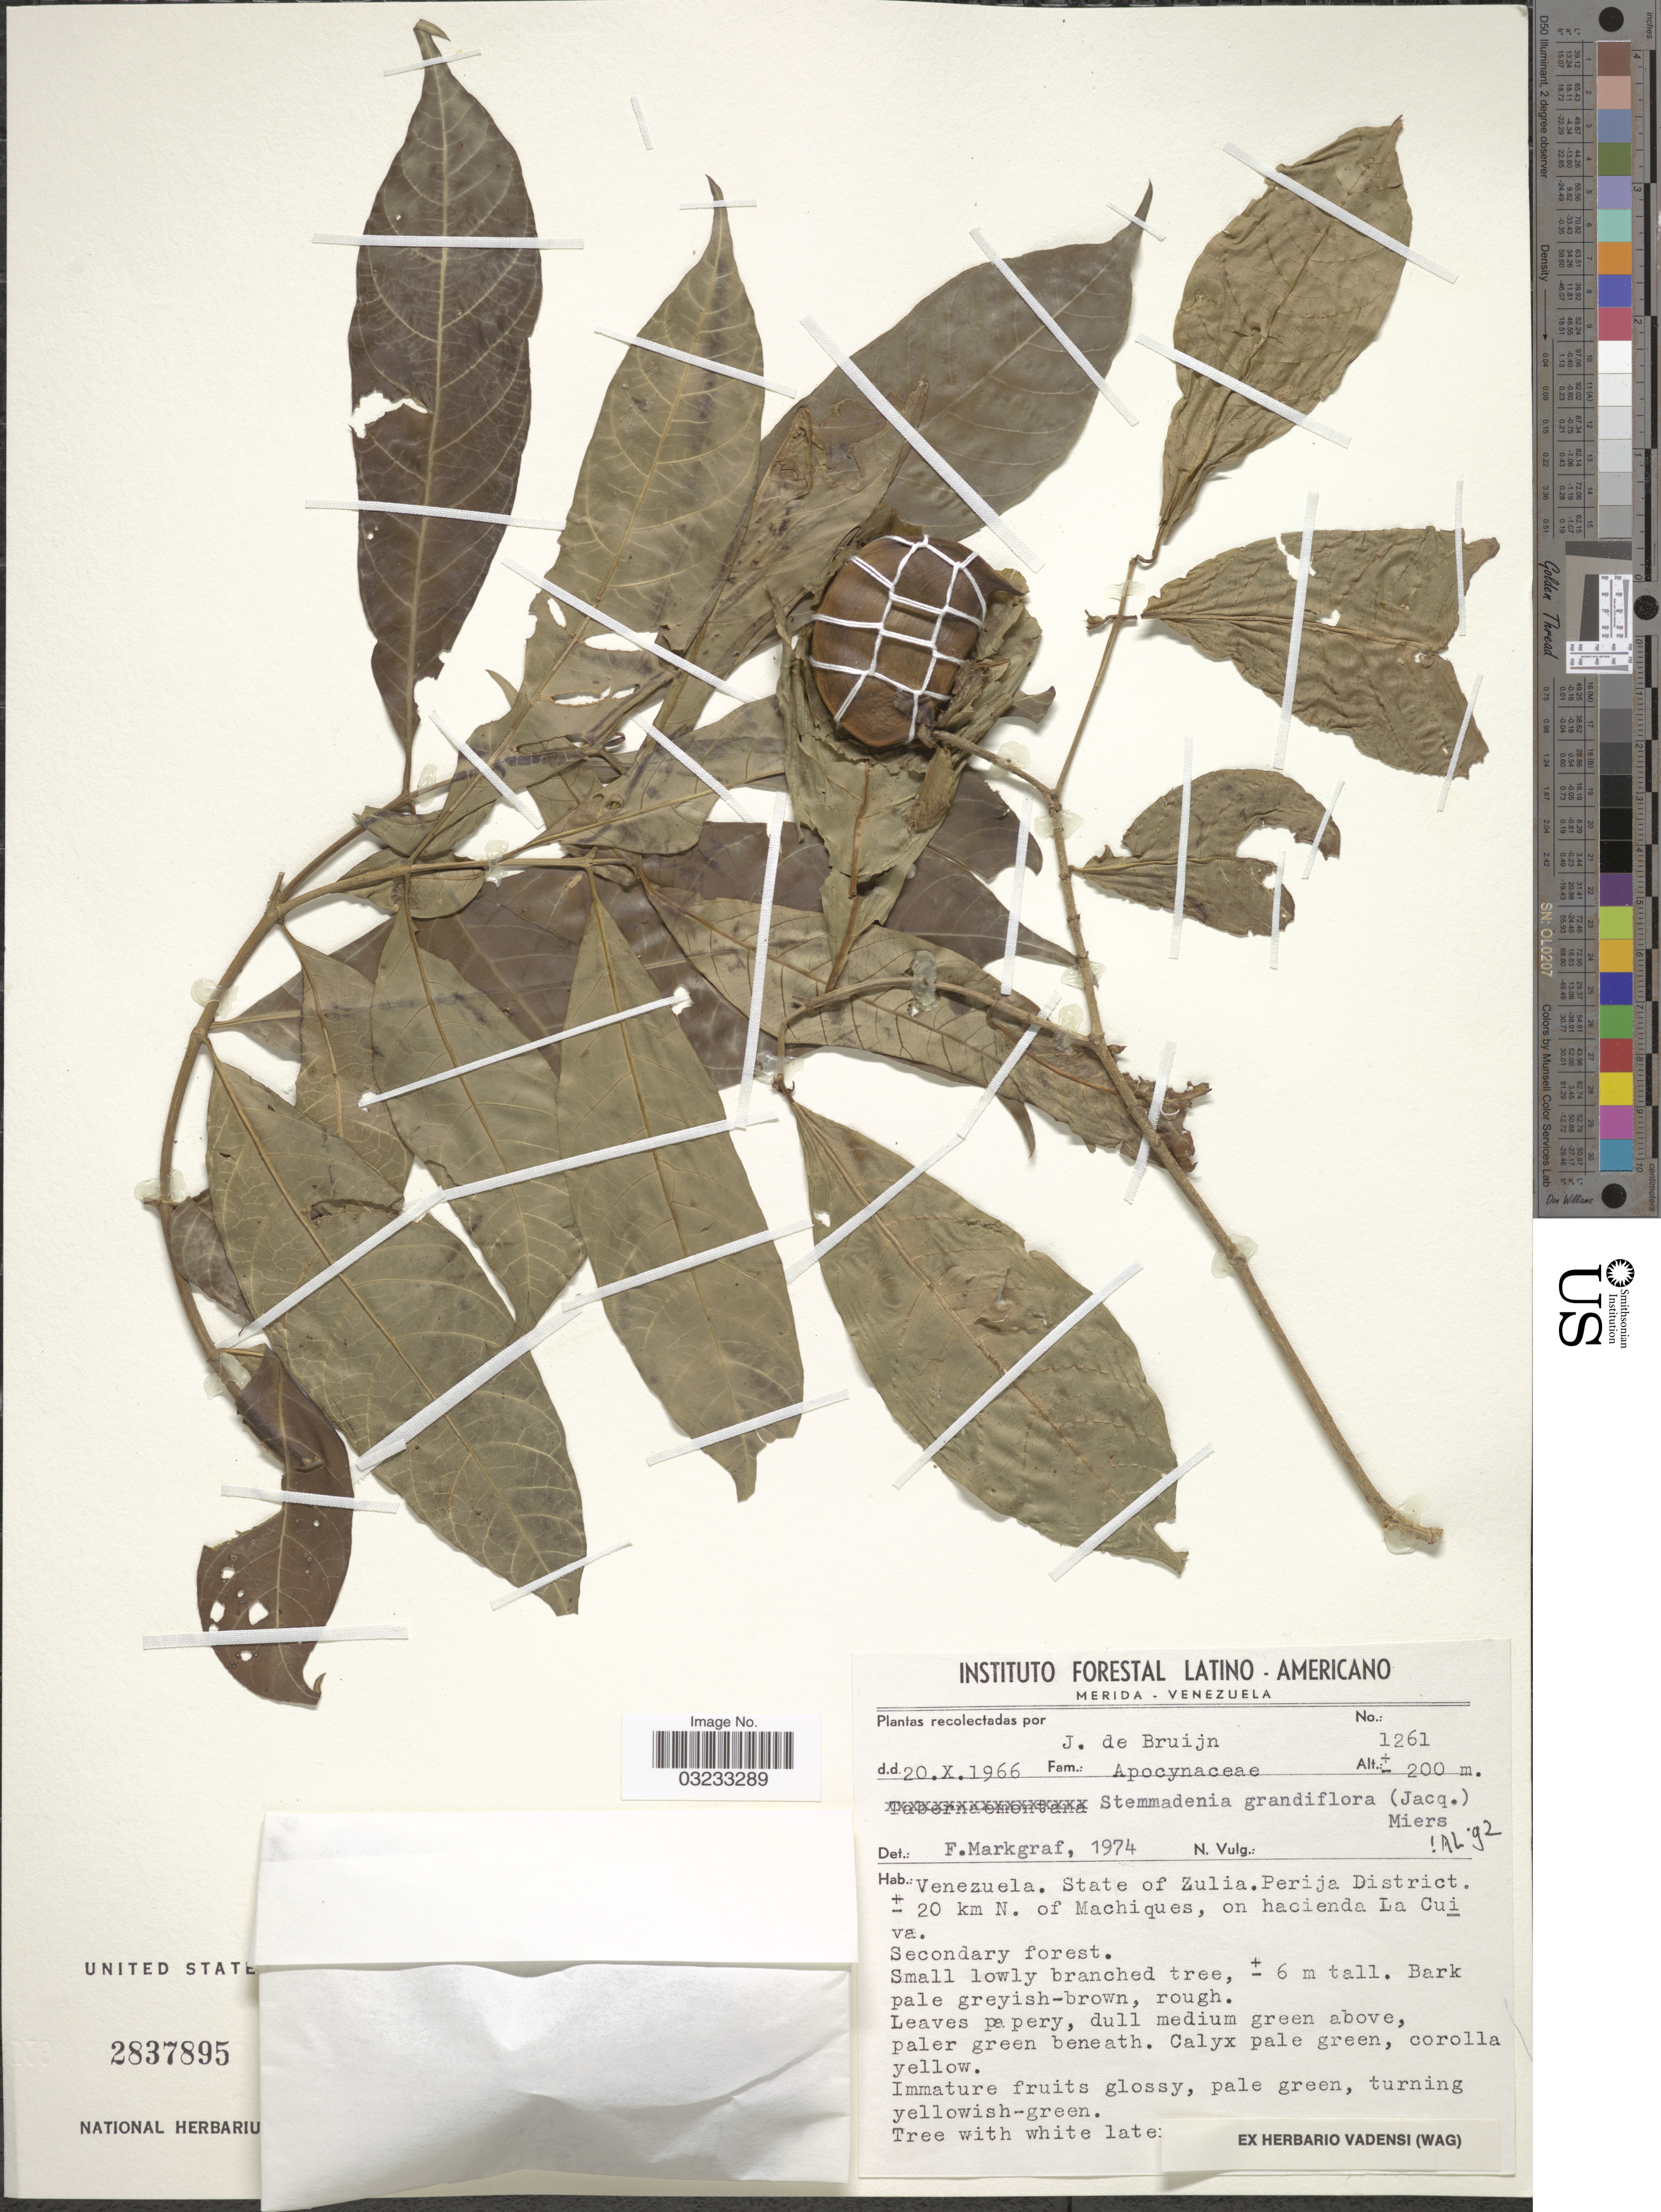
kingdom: Plantae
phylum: Tracheophyta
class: Magnoliopsida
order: Gentianales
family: Apocynaceae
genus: Stemmadenia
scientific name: Stemmadenia grandiflora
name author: (Jacq.) Miers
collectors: J. Bruijn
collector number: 1261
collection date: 1966-10-20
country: Venezuela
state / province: Zulia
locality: Perija District. ± 20 km N. of Machiques, on hacienda La Cuiva.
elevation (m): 200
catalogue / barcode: US 2837895